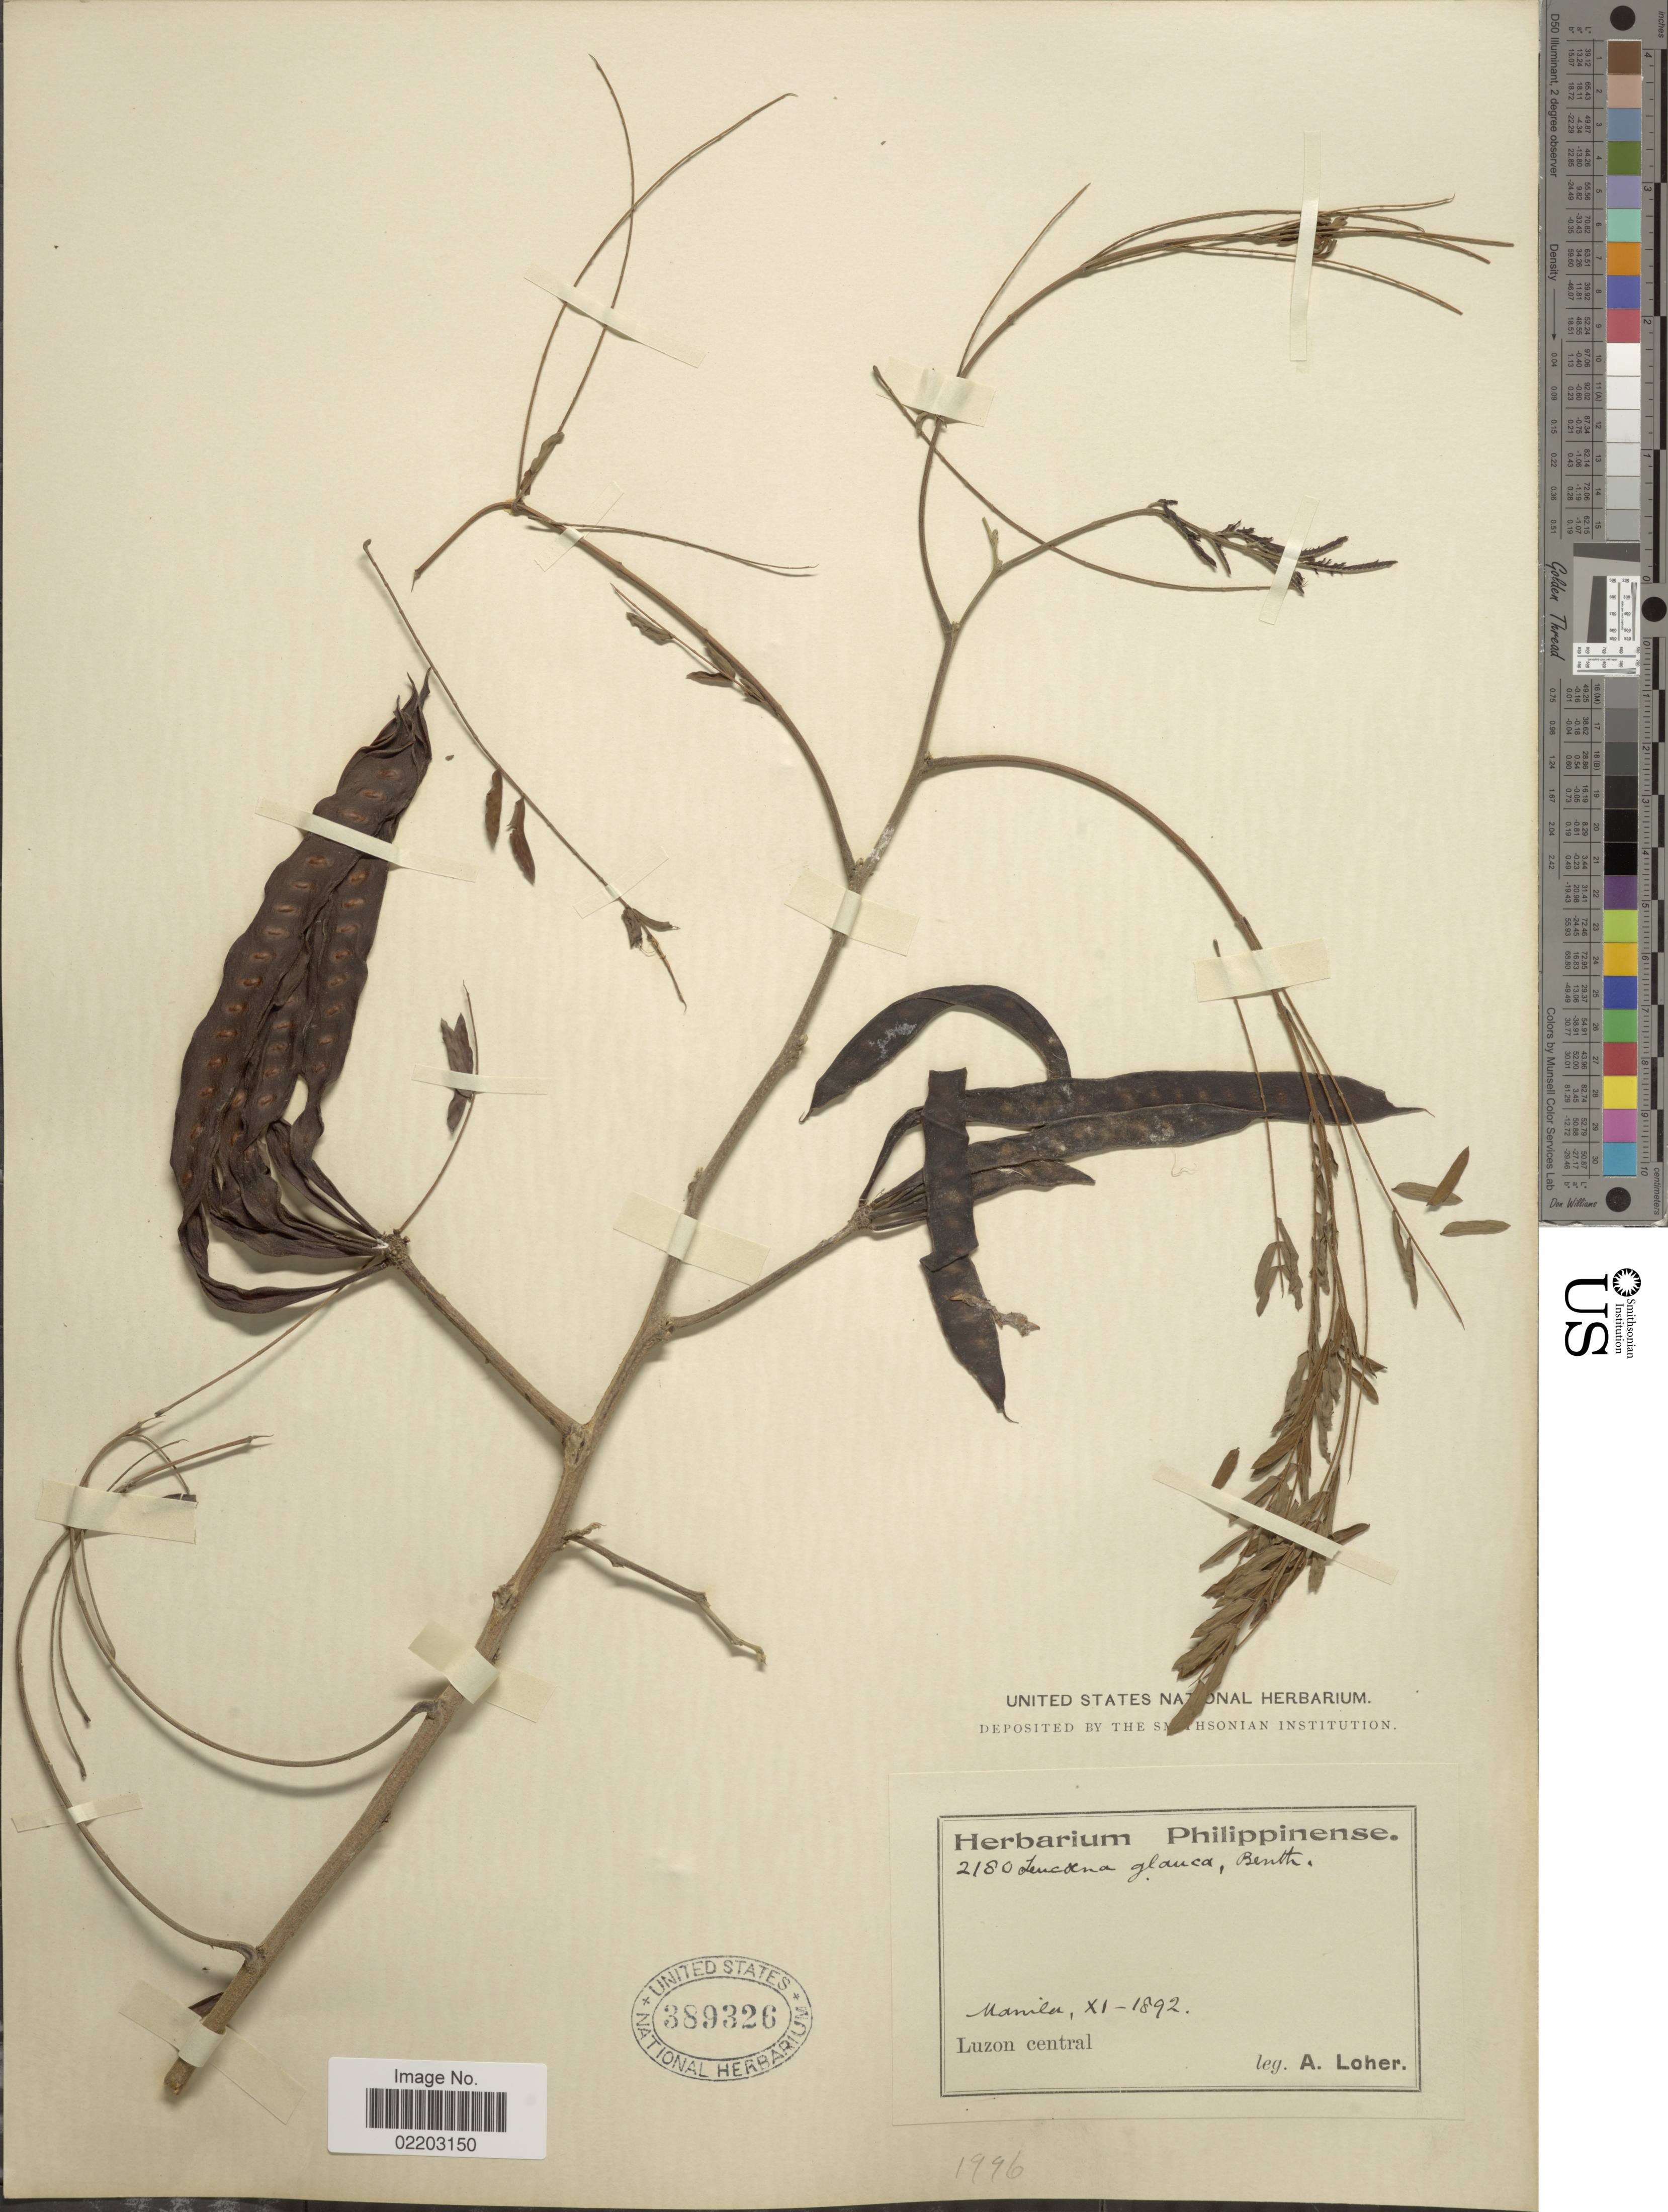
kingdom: Plantae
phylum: Tracheophyta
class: Magnoliopsida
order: Fabales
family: Fabaceae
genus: Leucaena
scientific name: Leucaena glauca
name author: (L.) Benth.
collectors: A. Loher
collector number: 2180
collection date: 1892-11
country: Philippines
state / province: Central Luzon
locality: Manila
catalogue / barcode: US 389326